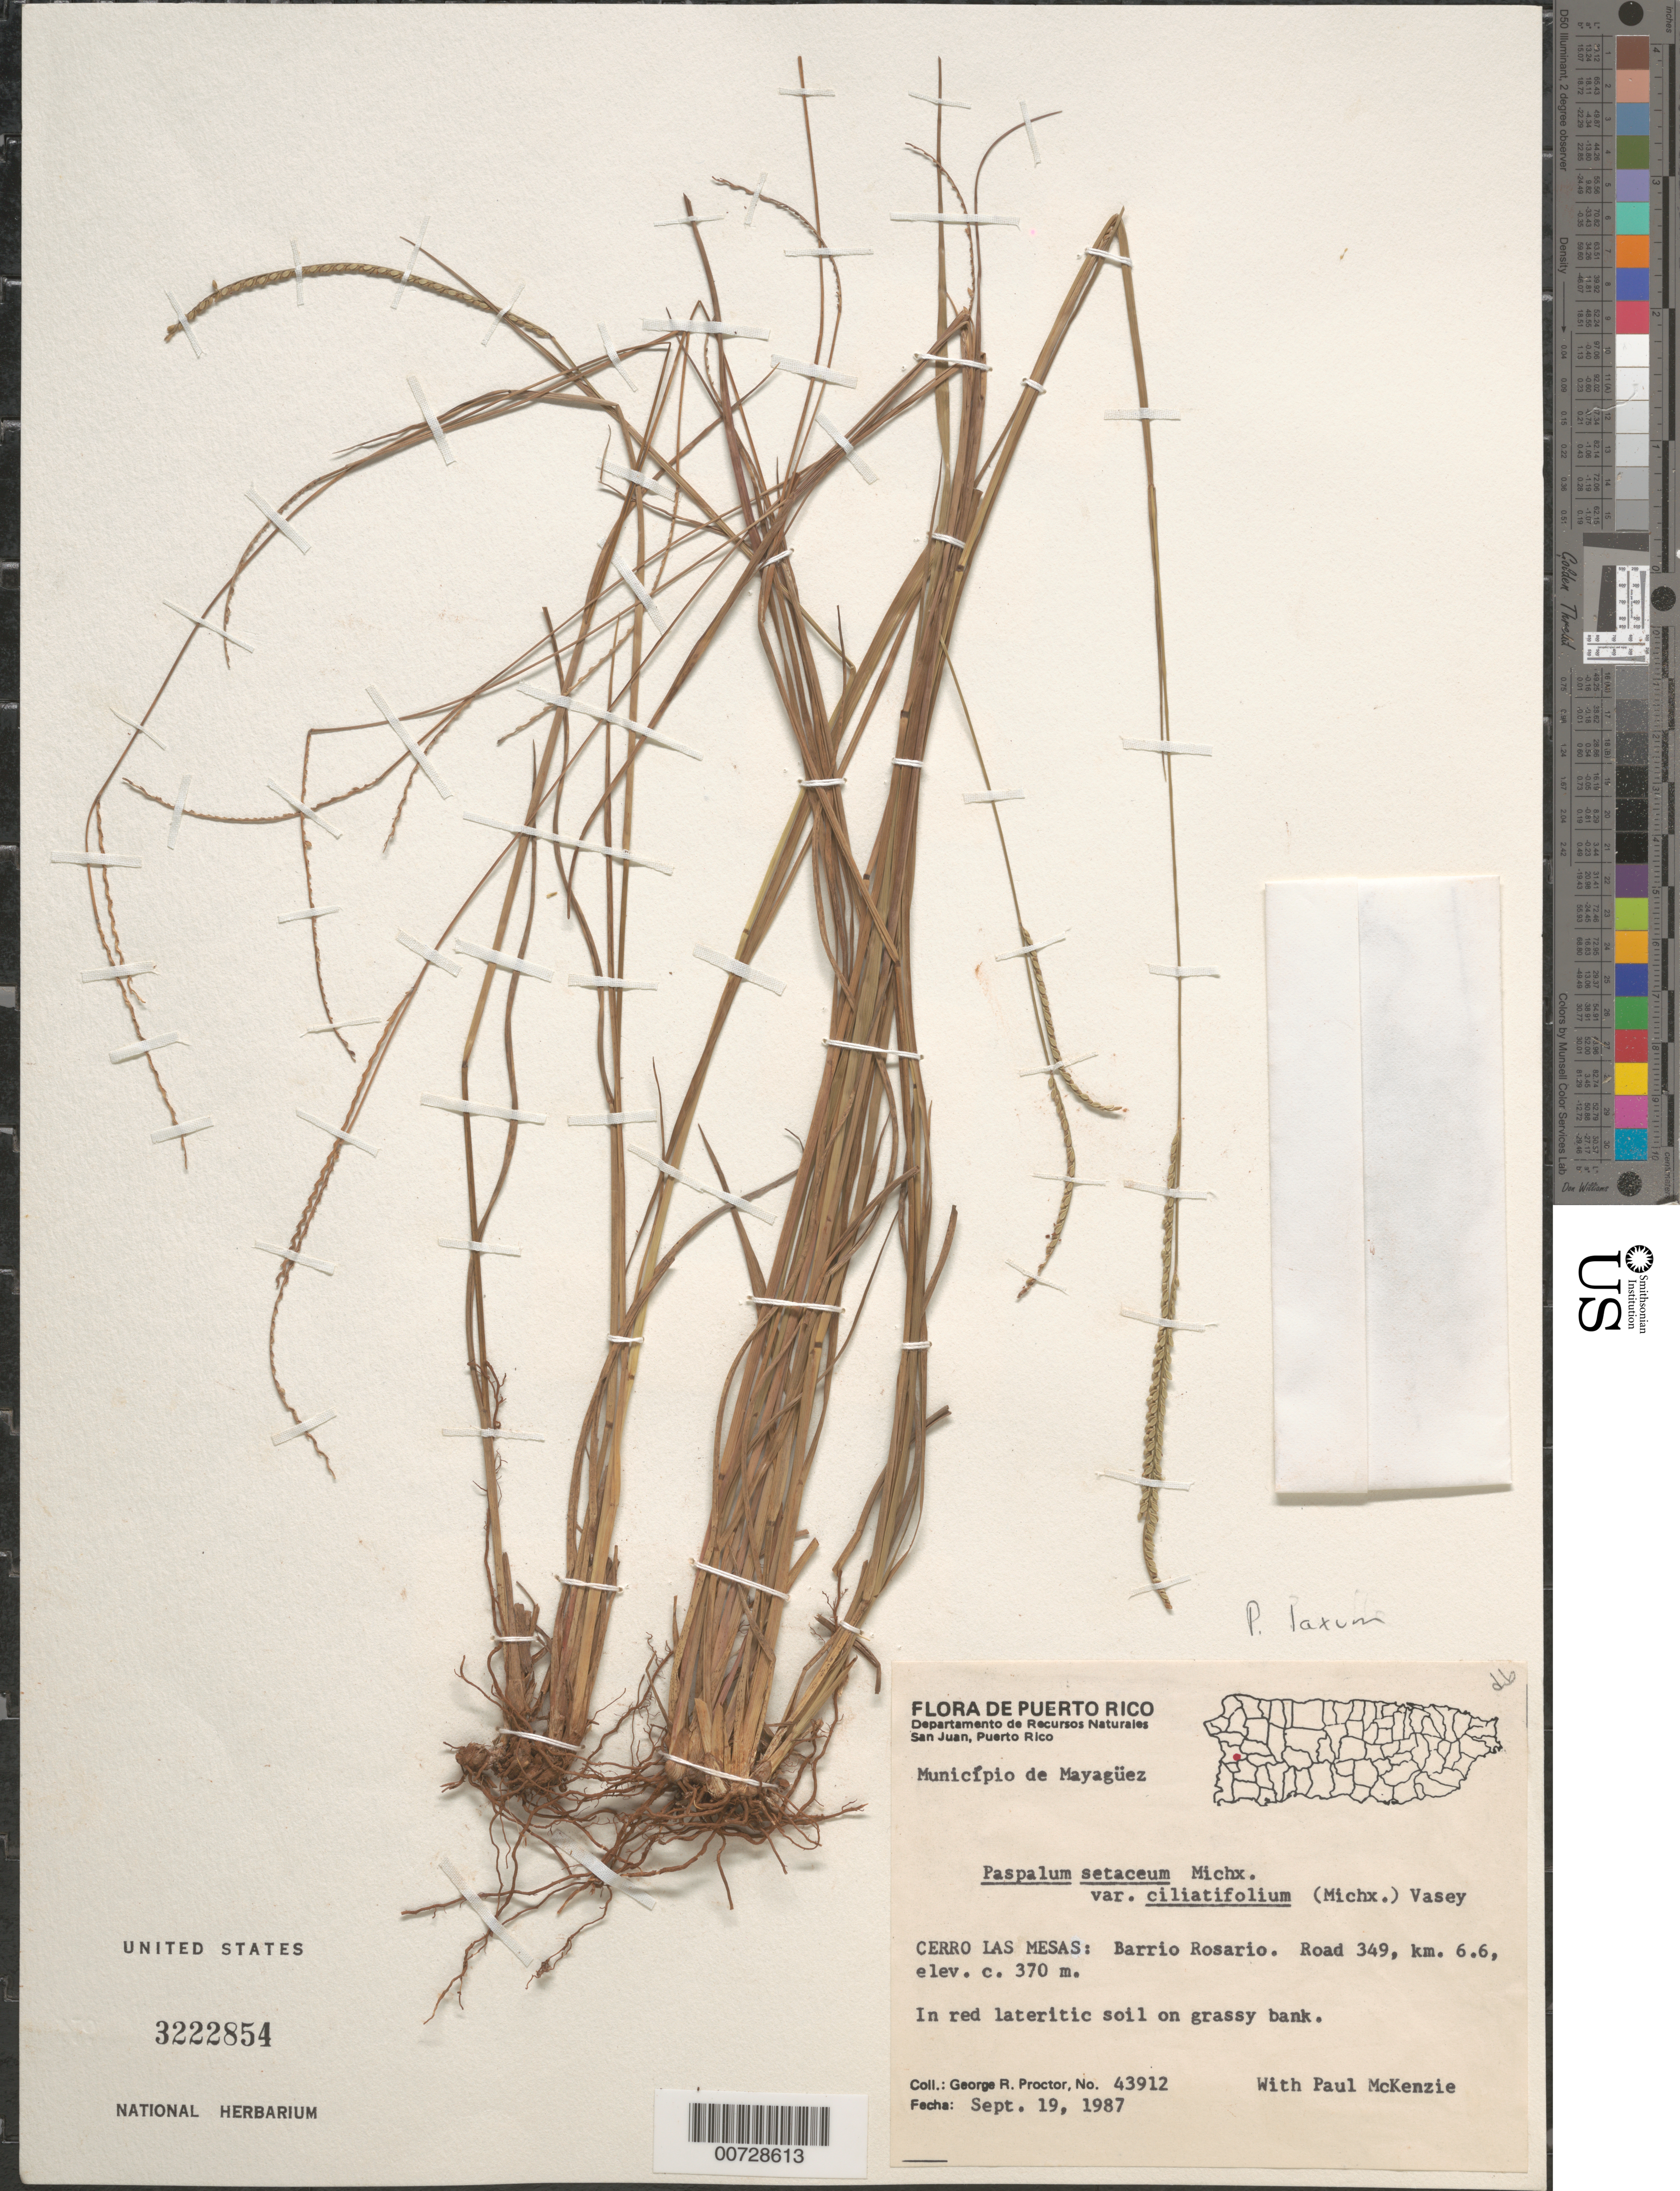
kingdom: Plantae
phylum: Tracheophyta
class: Liliopsida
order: Poales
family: Poaceae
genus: Paspalum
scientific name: Paspalum setaceum var. ciliatifolium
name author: (Michx.) Vasey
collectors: G. R. Proctor & P. Mckenzie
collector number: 43912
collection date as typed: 19 Sep 1987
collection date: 1987-09-19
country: Puerto Rico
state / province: Mayagüez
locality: Cerro Las Mesas: Barrio Rosario, Road 349, km 6.6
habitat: In red lateritic soil on grassy bank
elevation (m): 370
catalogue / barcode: US 3222854